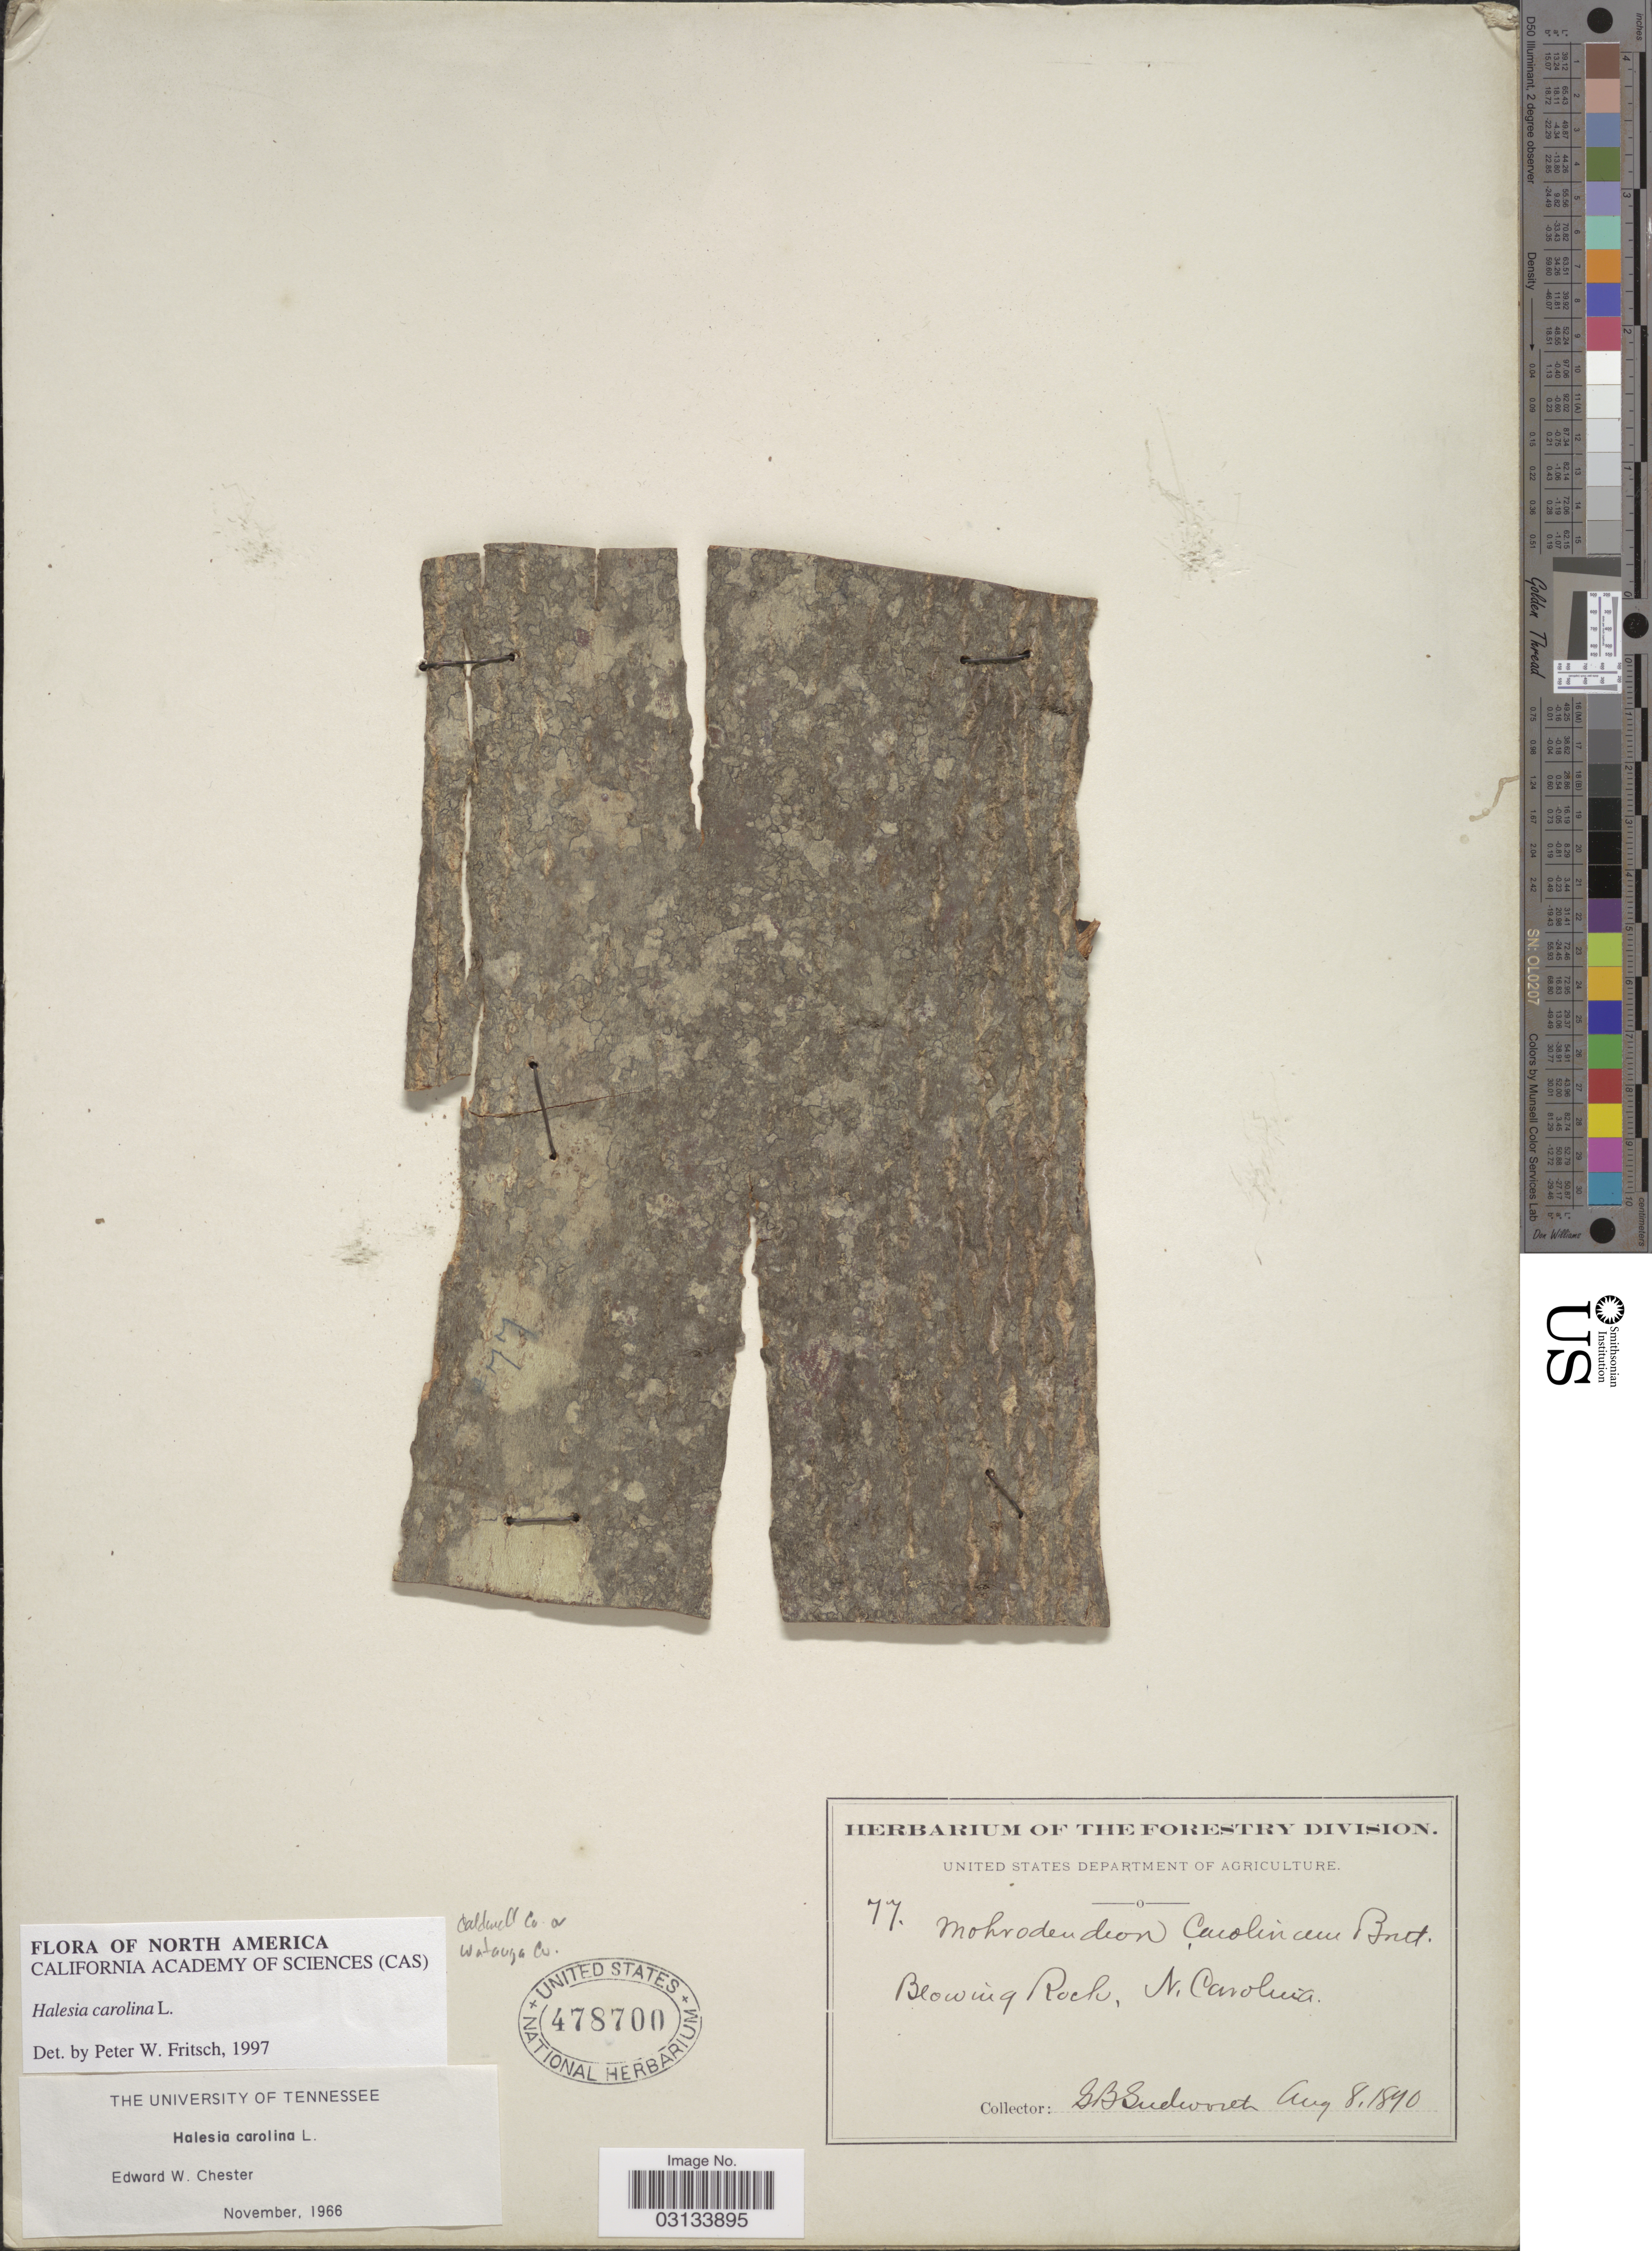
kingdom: Plantae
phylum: Tracheophyta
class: Magnoliopsida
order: Ericales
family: Styracaceae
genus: Halesia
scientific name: Halesia carolina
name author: L.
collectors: G. B. Sudworth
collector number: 77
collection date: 1890-08-08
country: United States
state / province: North Carolina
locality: Blowing Rock. Caldwell Co. Watauga Co.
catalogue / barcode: US 478700